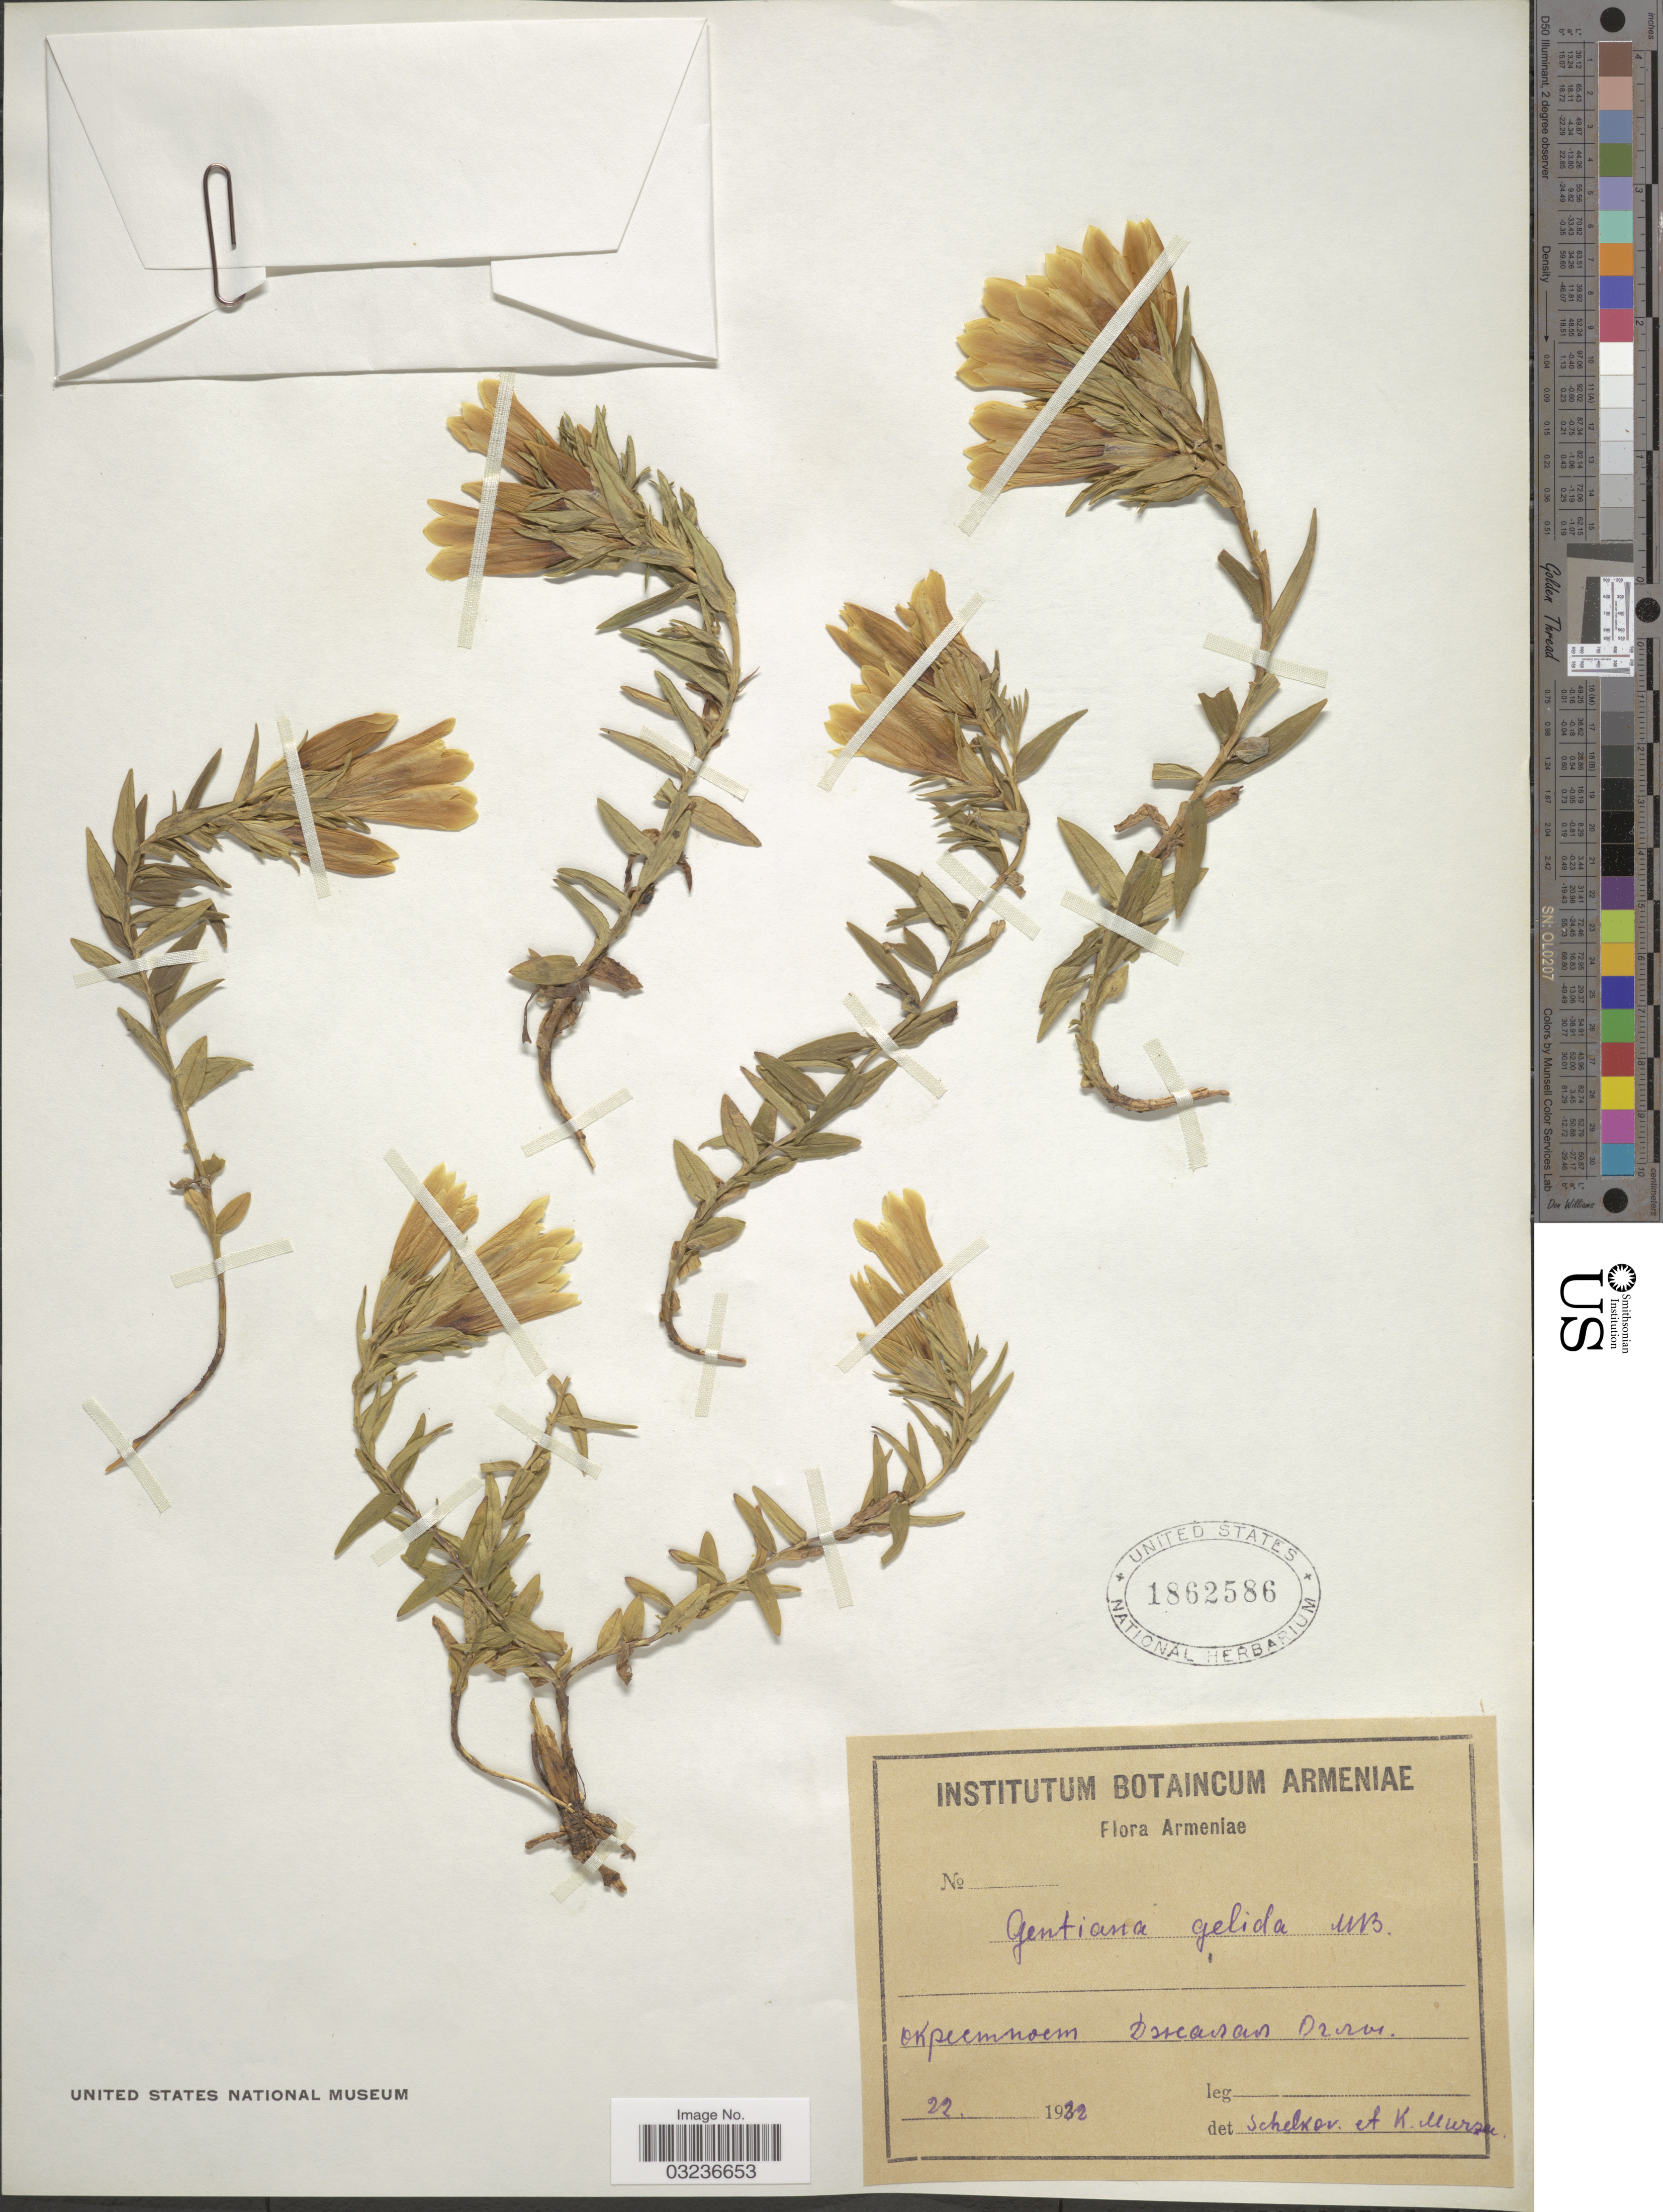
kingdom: Plantae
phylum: Tracheophyta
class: Magnoliopsida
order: Gentianales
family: Gentianaceae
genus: Gentiana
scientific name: Gentiana gelida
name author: M. Bieb.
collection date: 1932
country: Armenia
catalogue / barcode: US 1862586